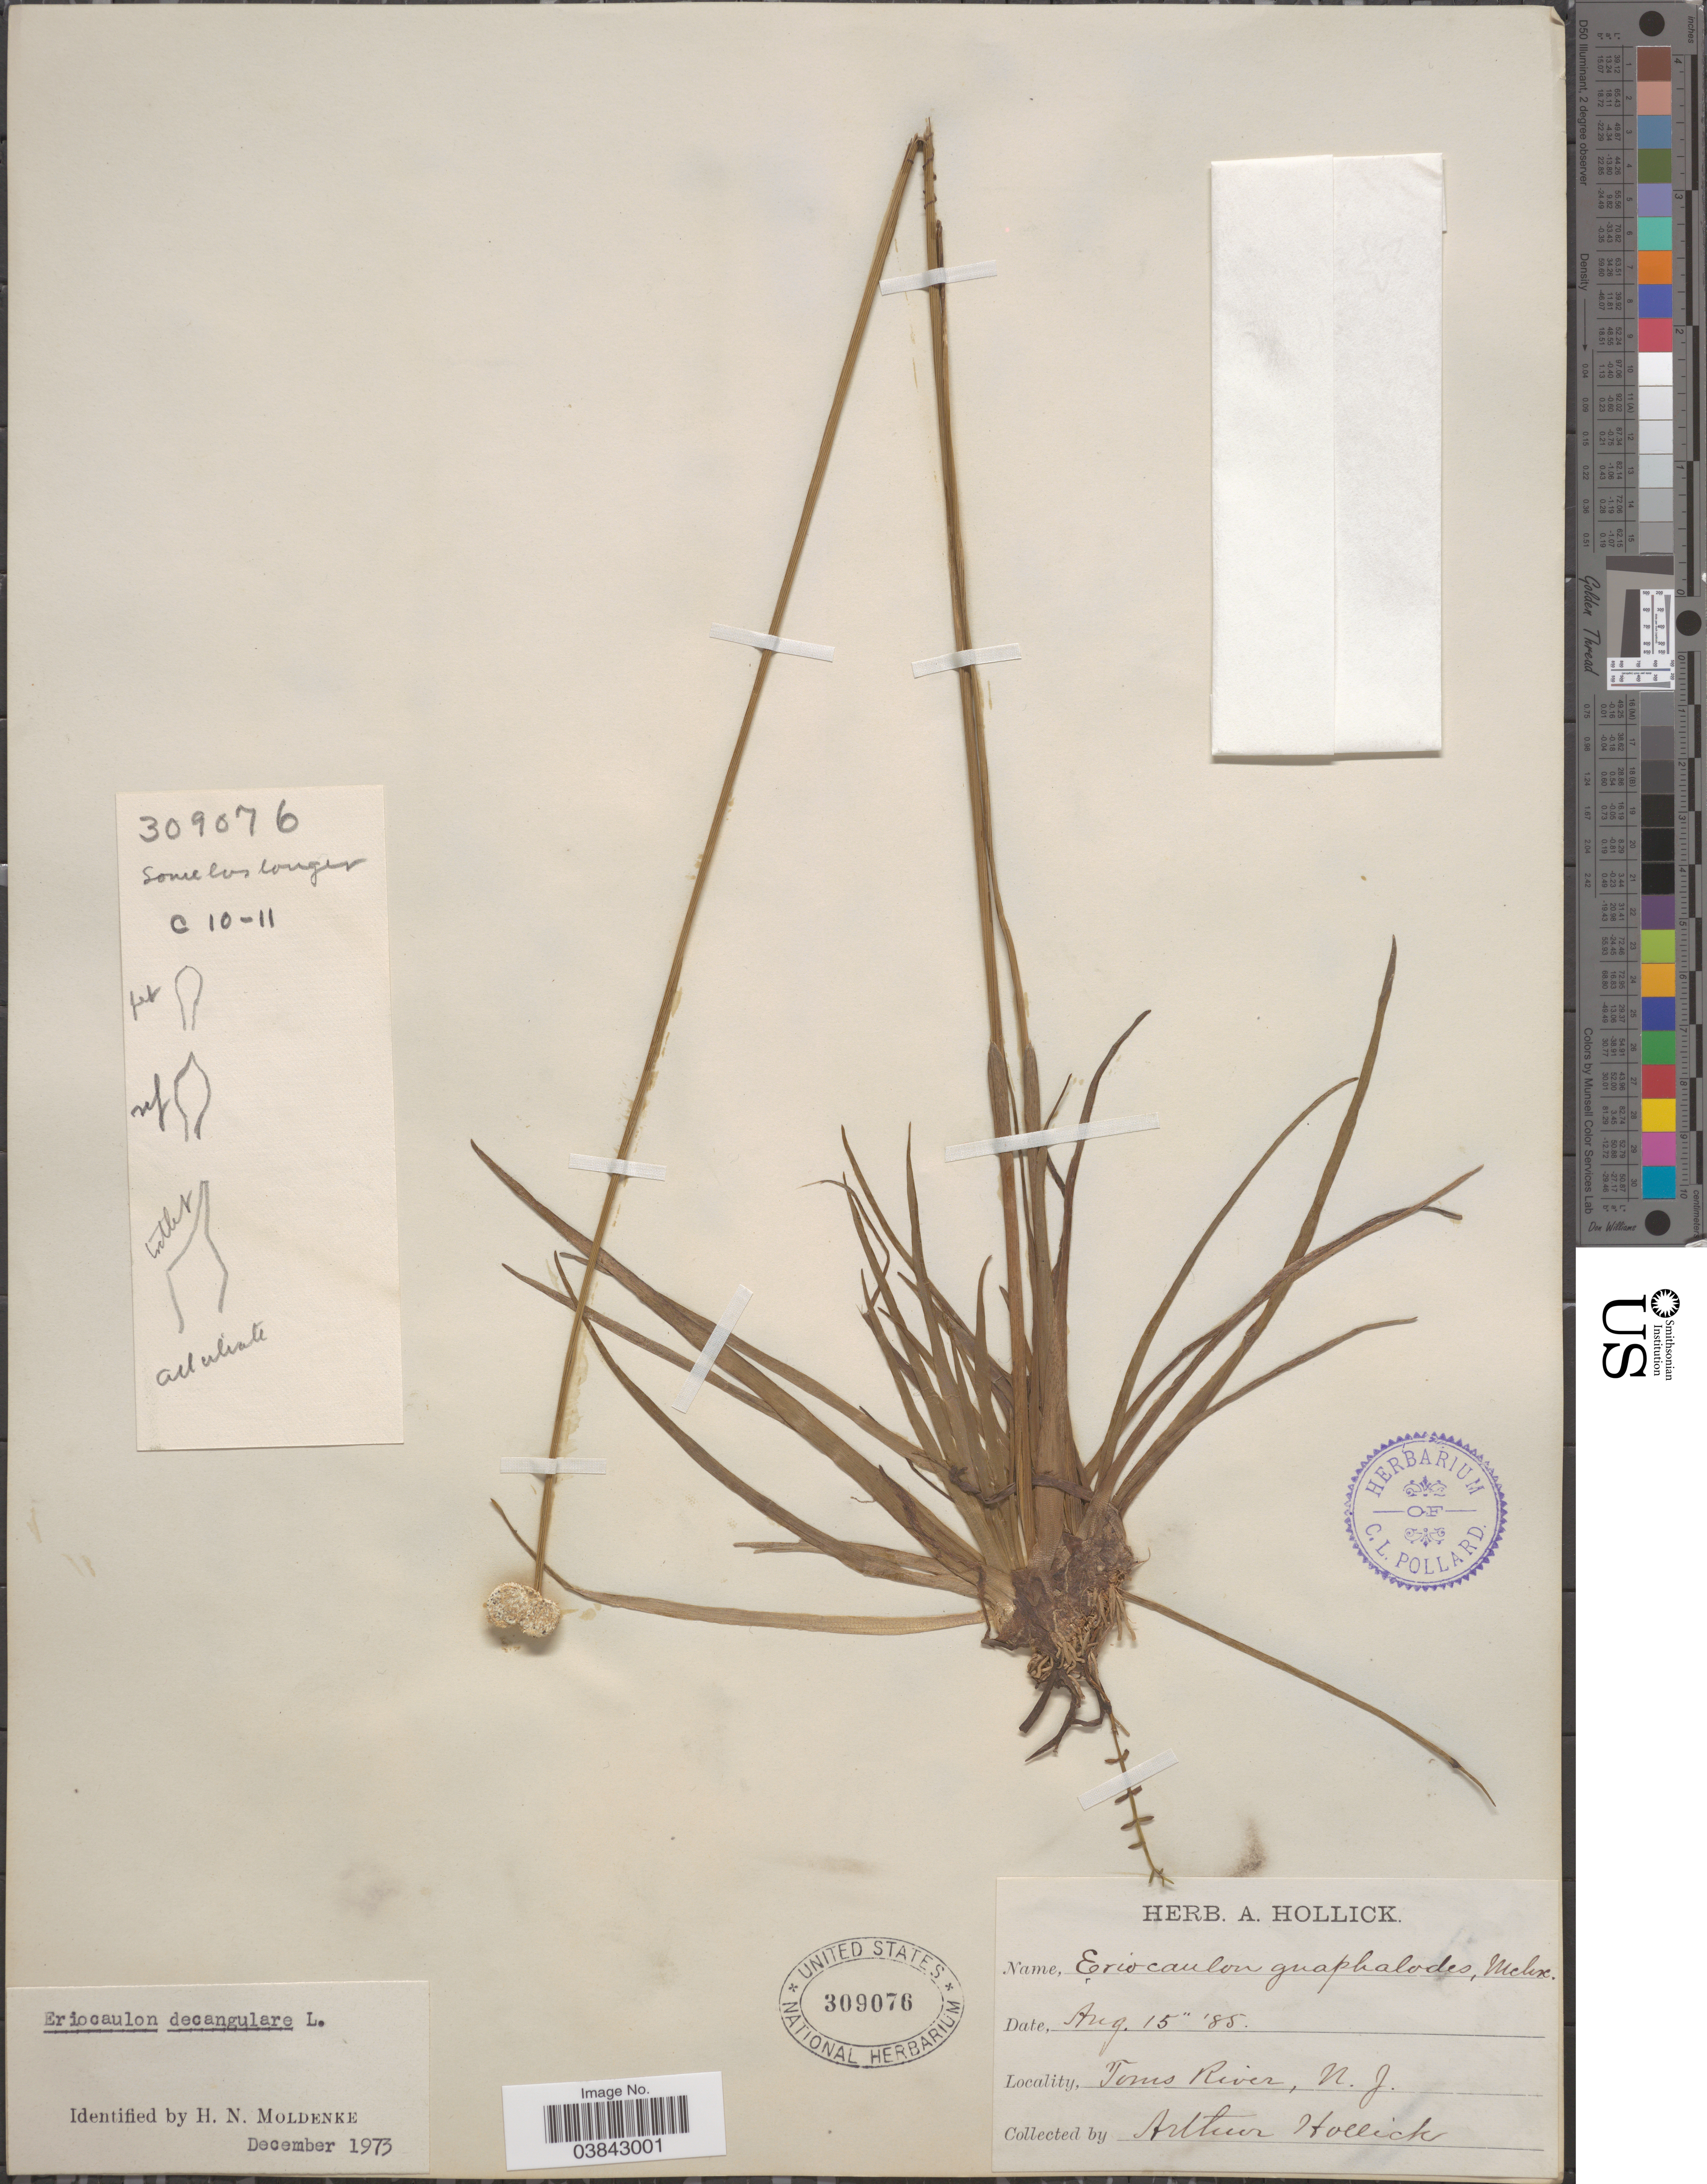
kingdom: Plantae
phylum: Tracheophyta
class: Liliopsida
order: Poales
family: Eriocaulaceae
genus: Eriocaulon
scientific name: Eriocaulon decangulare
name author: L.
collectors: A. Hollick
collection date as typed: Transcribed d/m/y: 15/8/85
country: United States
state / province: New Jersey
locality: Toms River.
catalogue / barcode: US 309076